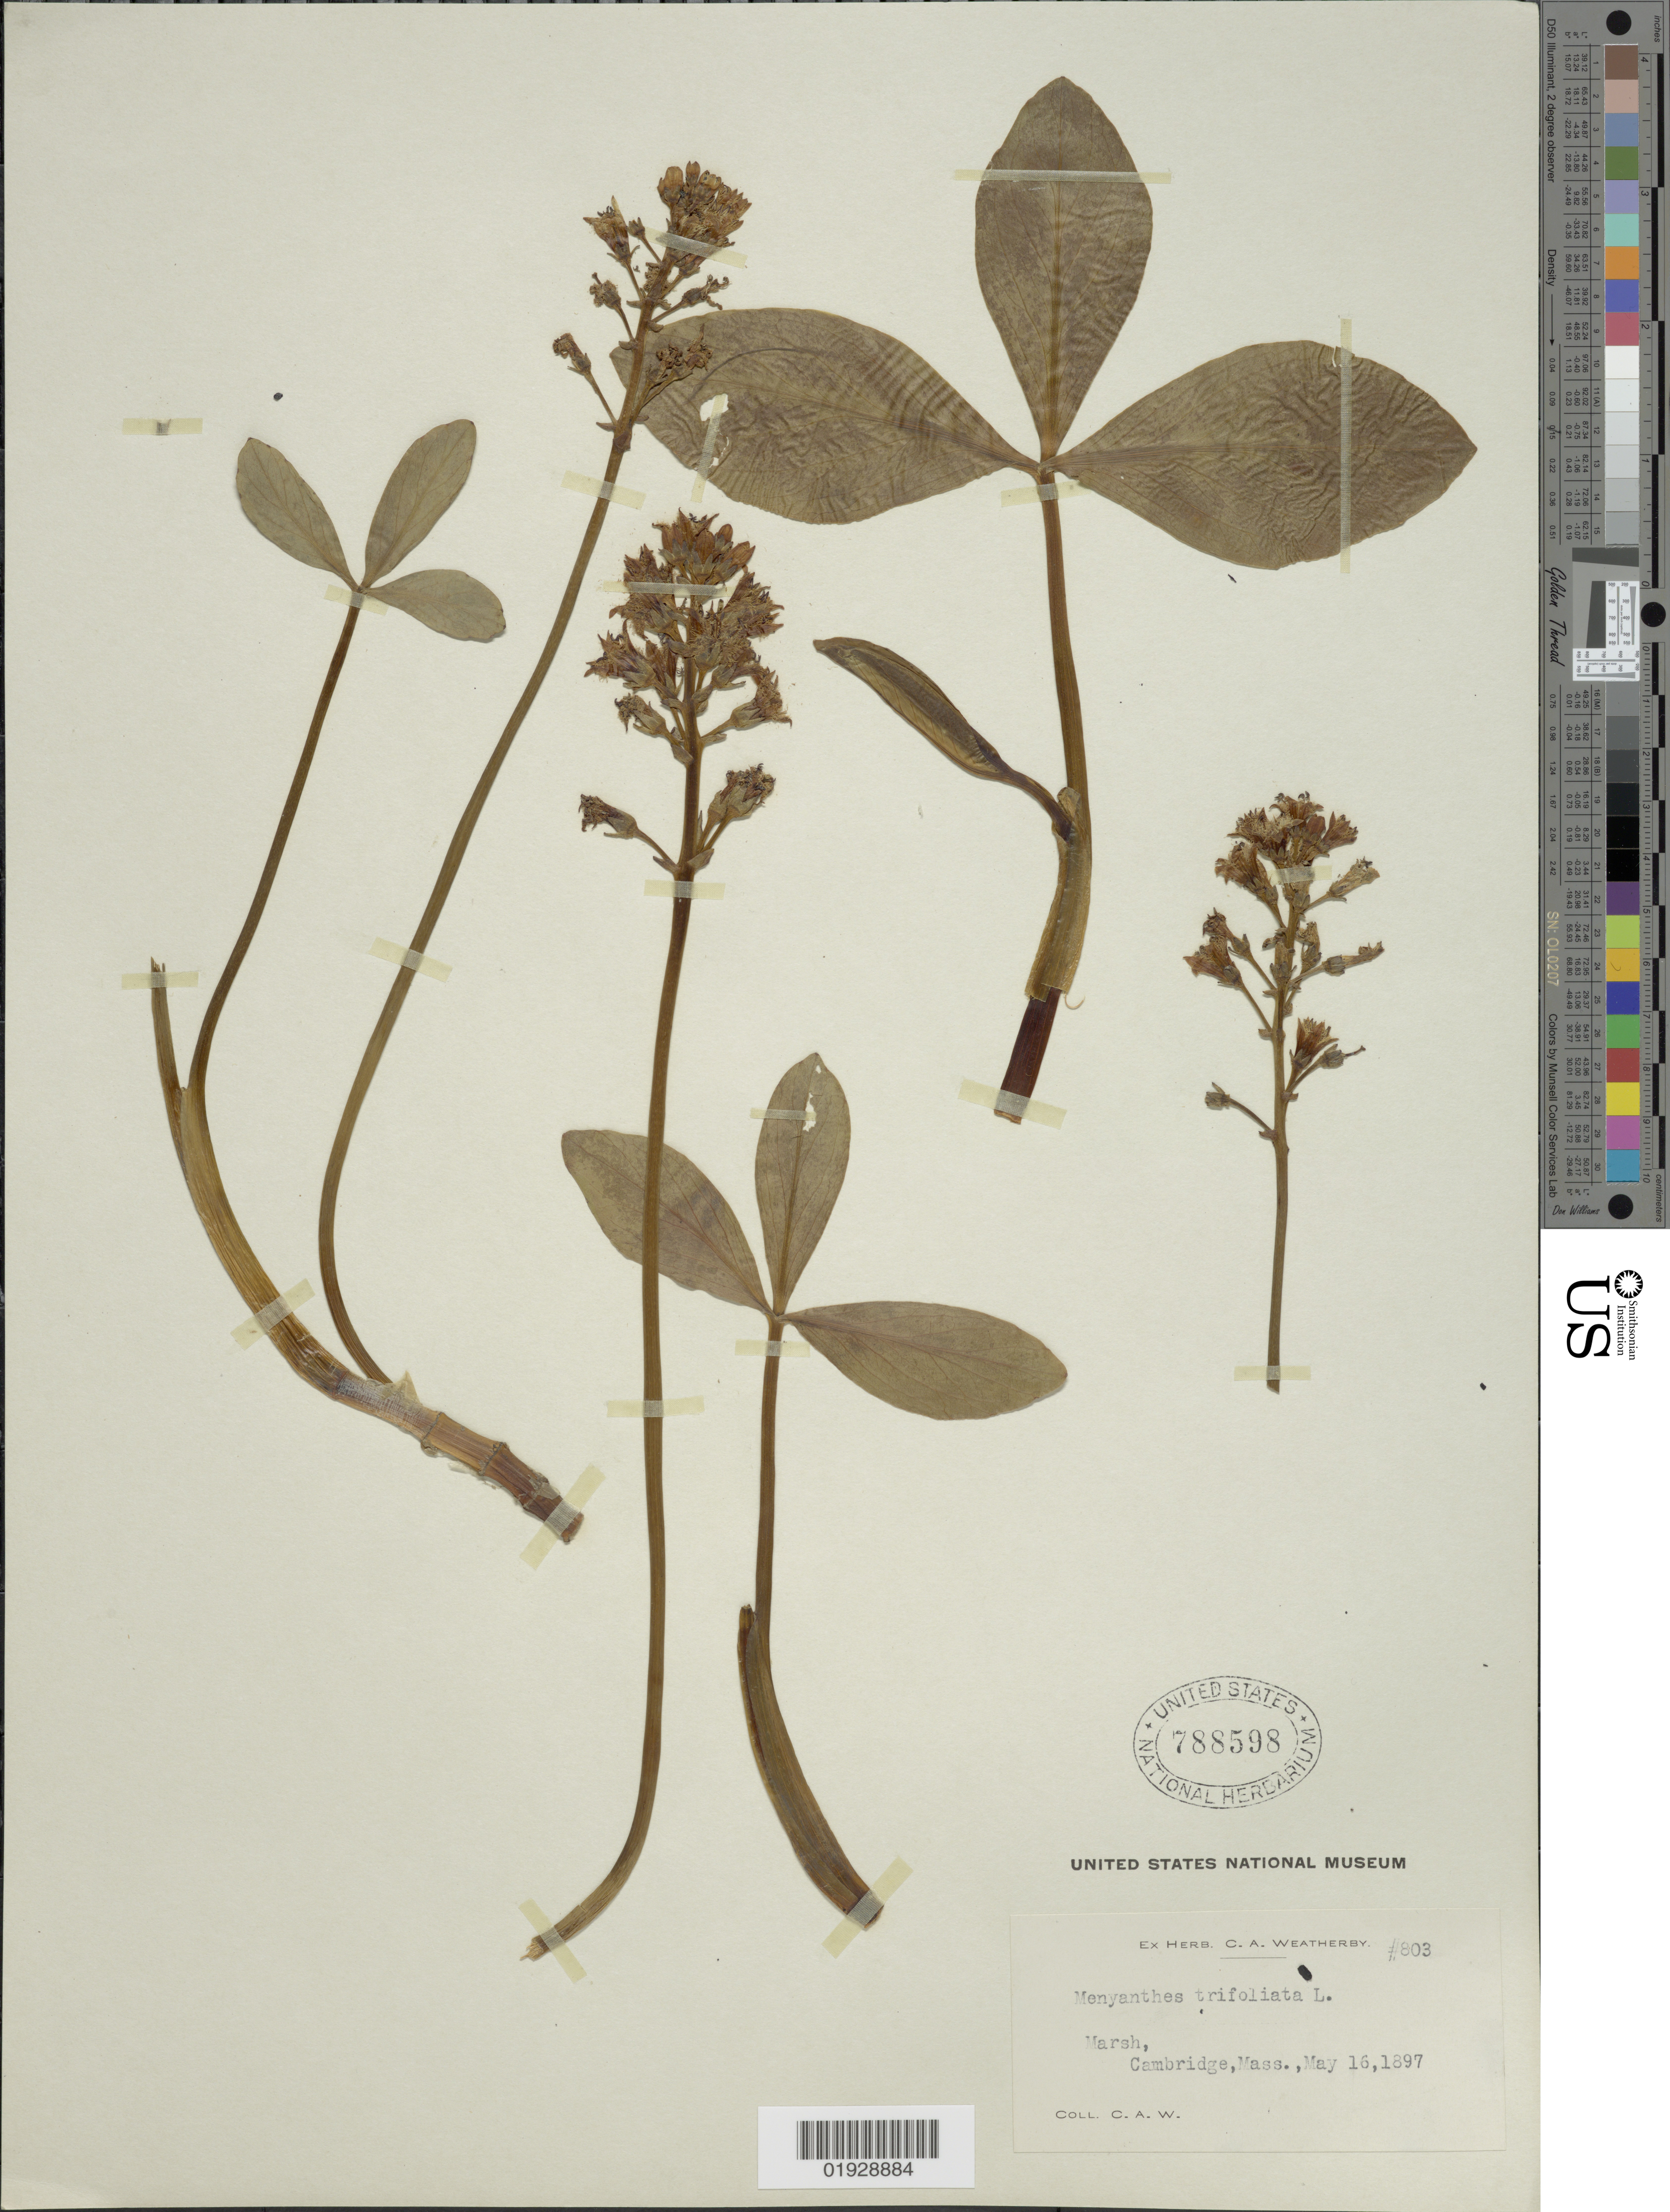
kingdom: Plantae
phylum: Tracheophyta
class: Magnoliopsida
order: Asterales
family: Menyanthaceae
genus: Menyanthes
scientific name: Menyanthes trifoliata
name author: L.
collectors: C. A. Weatherby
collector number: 803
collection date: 1897-05-16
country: United States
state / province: Massachusetts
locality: Cambridge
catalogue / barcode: US 788598